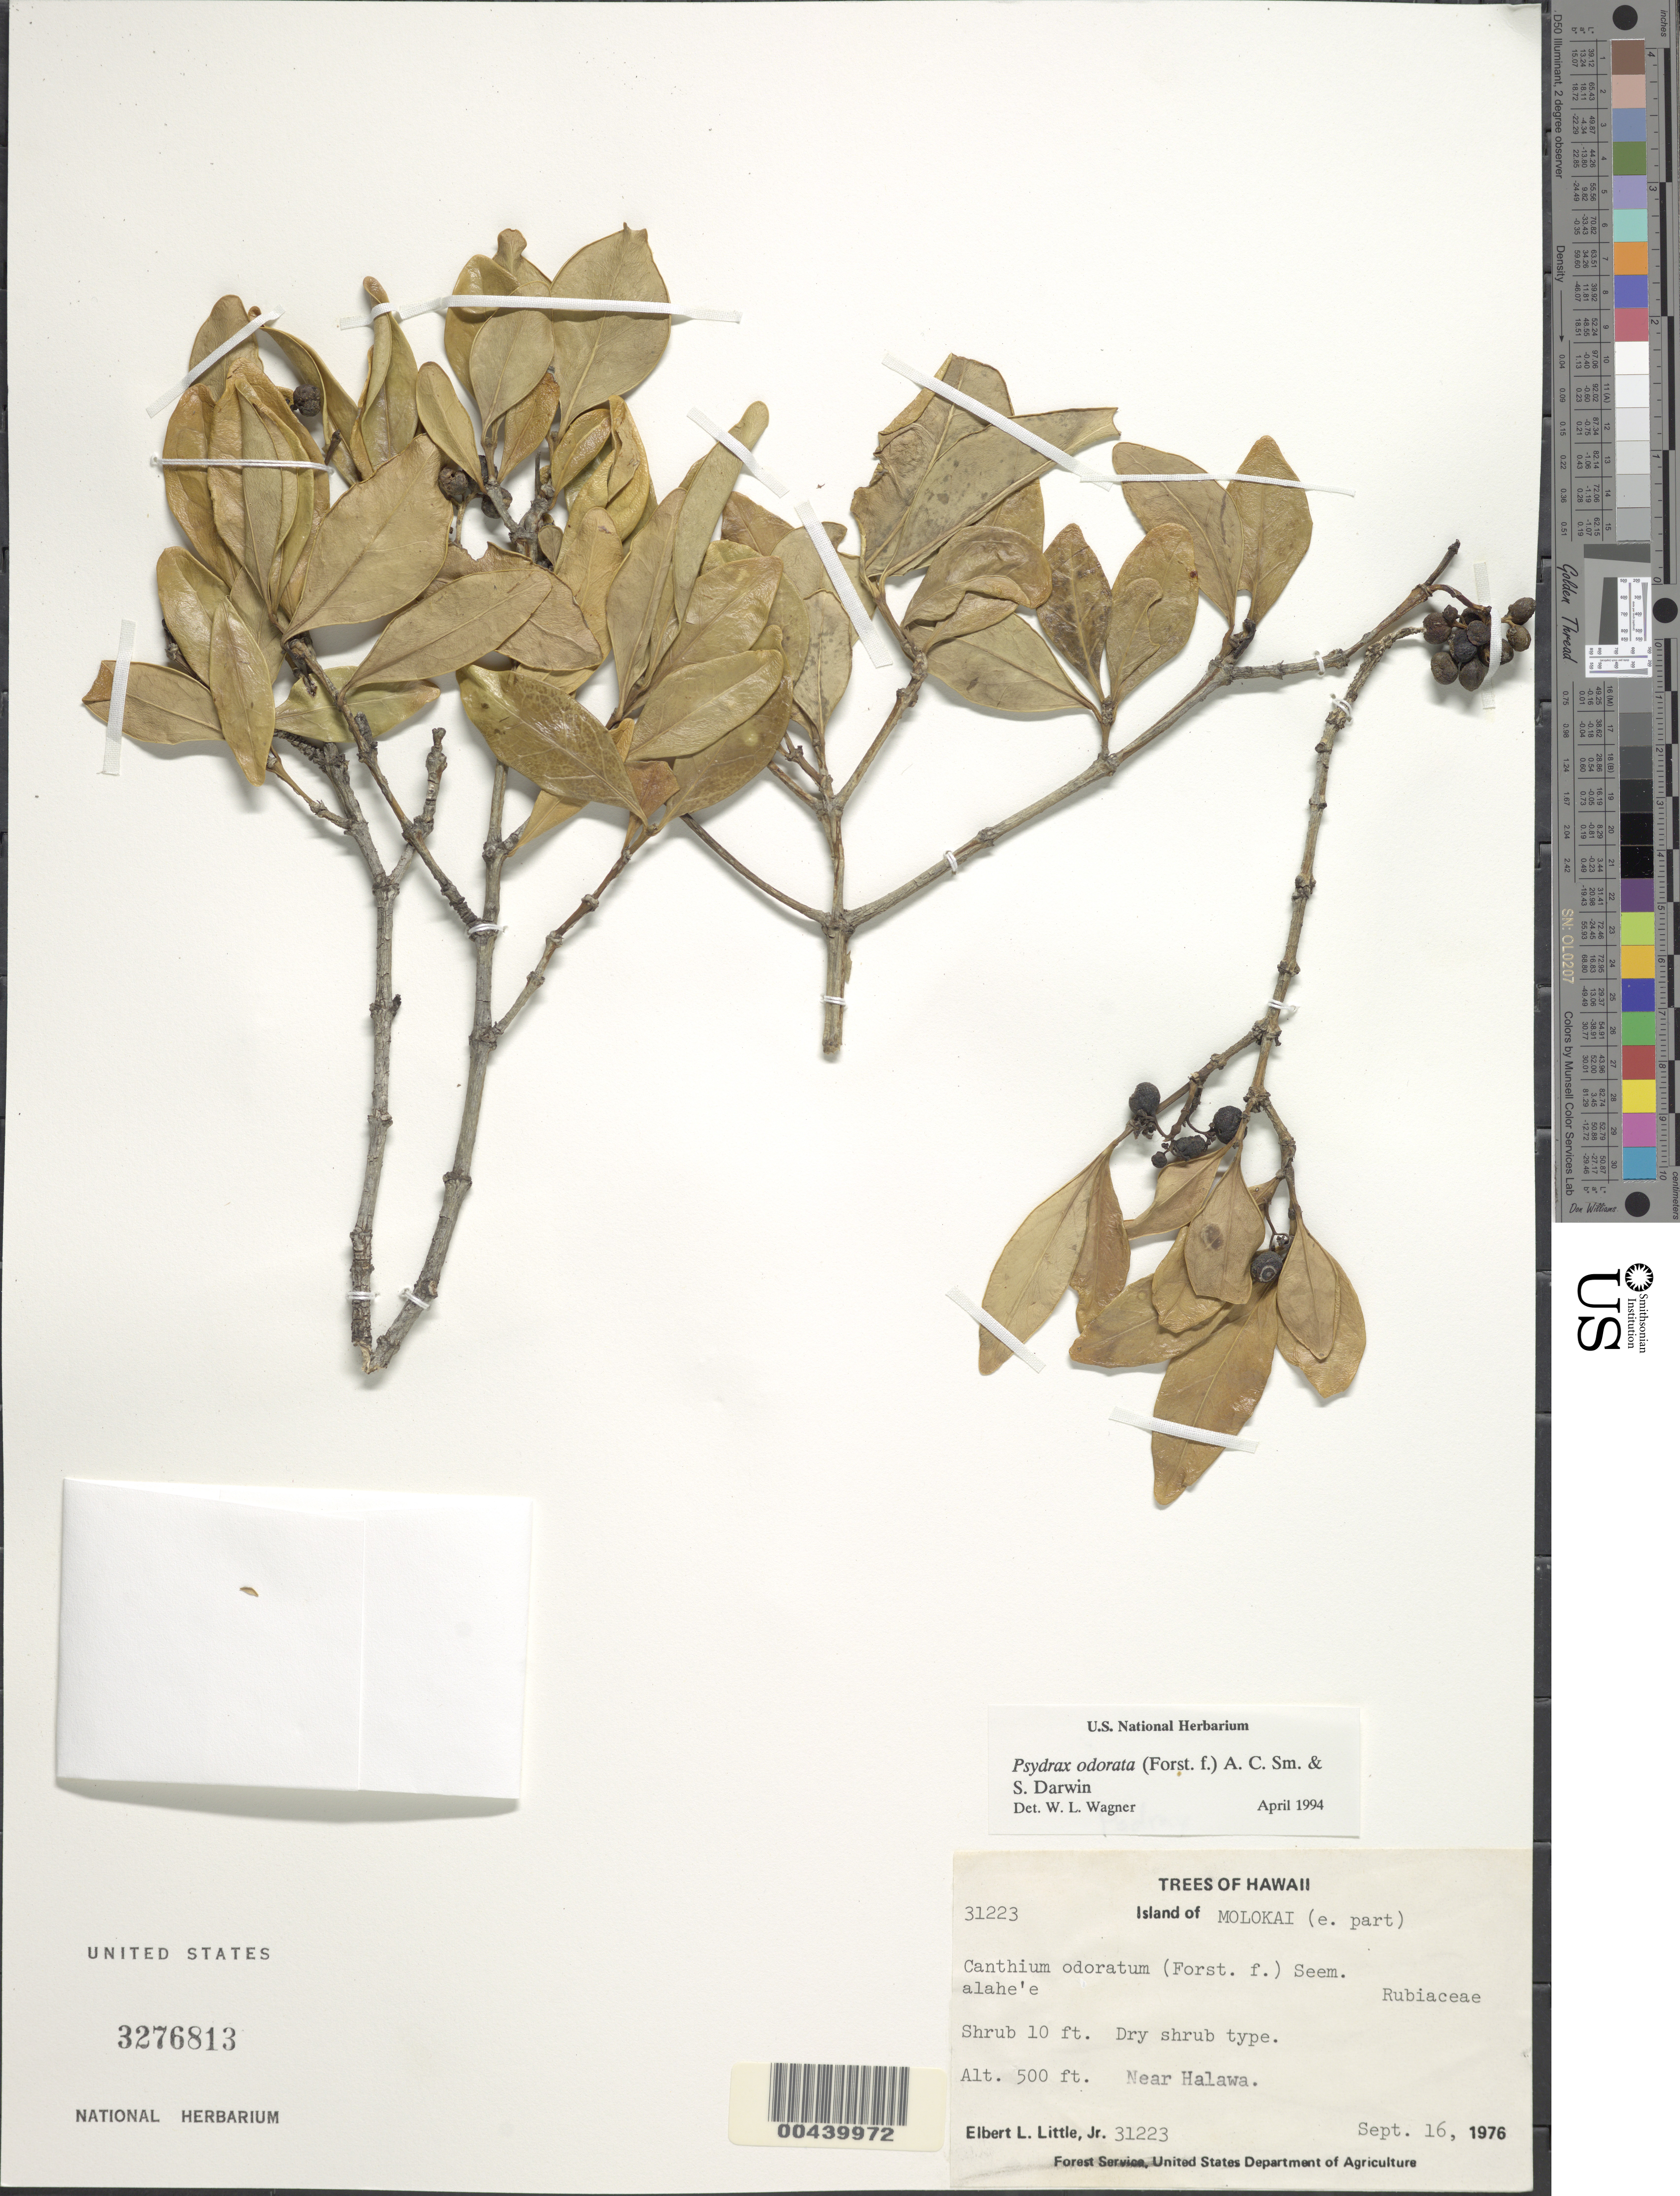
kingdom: Plantae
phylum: Tracheophyta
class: Magnoliopsida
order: Gentianales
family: Rubiaceae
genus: Psydrax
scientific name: Psydrax odorata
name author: (G. Forst.) A.C. Sm. & S.P. Darwin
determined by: Wagner, W. L., (BOT), Smithsonian Institution - National Museum of Natural History (UNITED STATES)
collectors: E. L. Little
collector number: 31223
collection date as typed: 16 Sep 1976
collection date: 1976-09-16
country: United States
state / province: Hawaii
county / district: Maui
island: Moloka'i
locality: Near Halawa, E Molokai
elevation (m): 152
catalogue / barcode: US 3276813